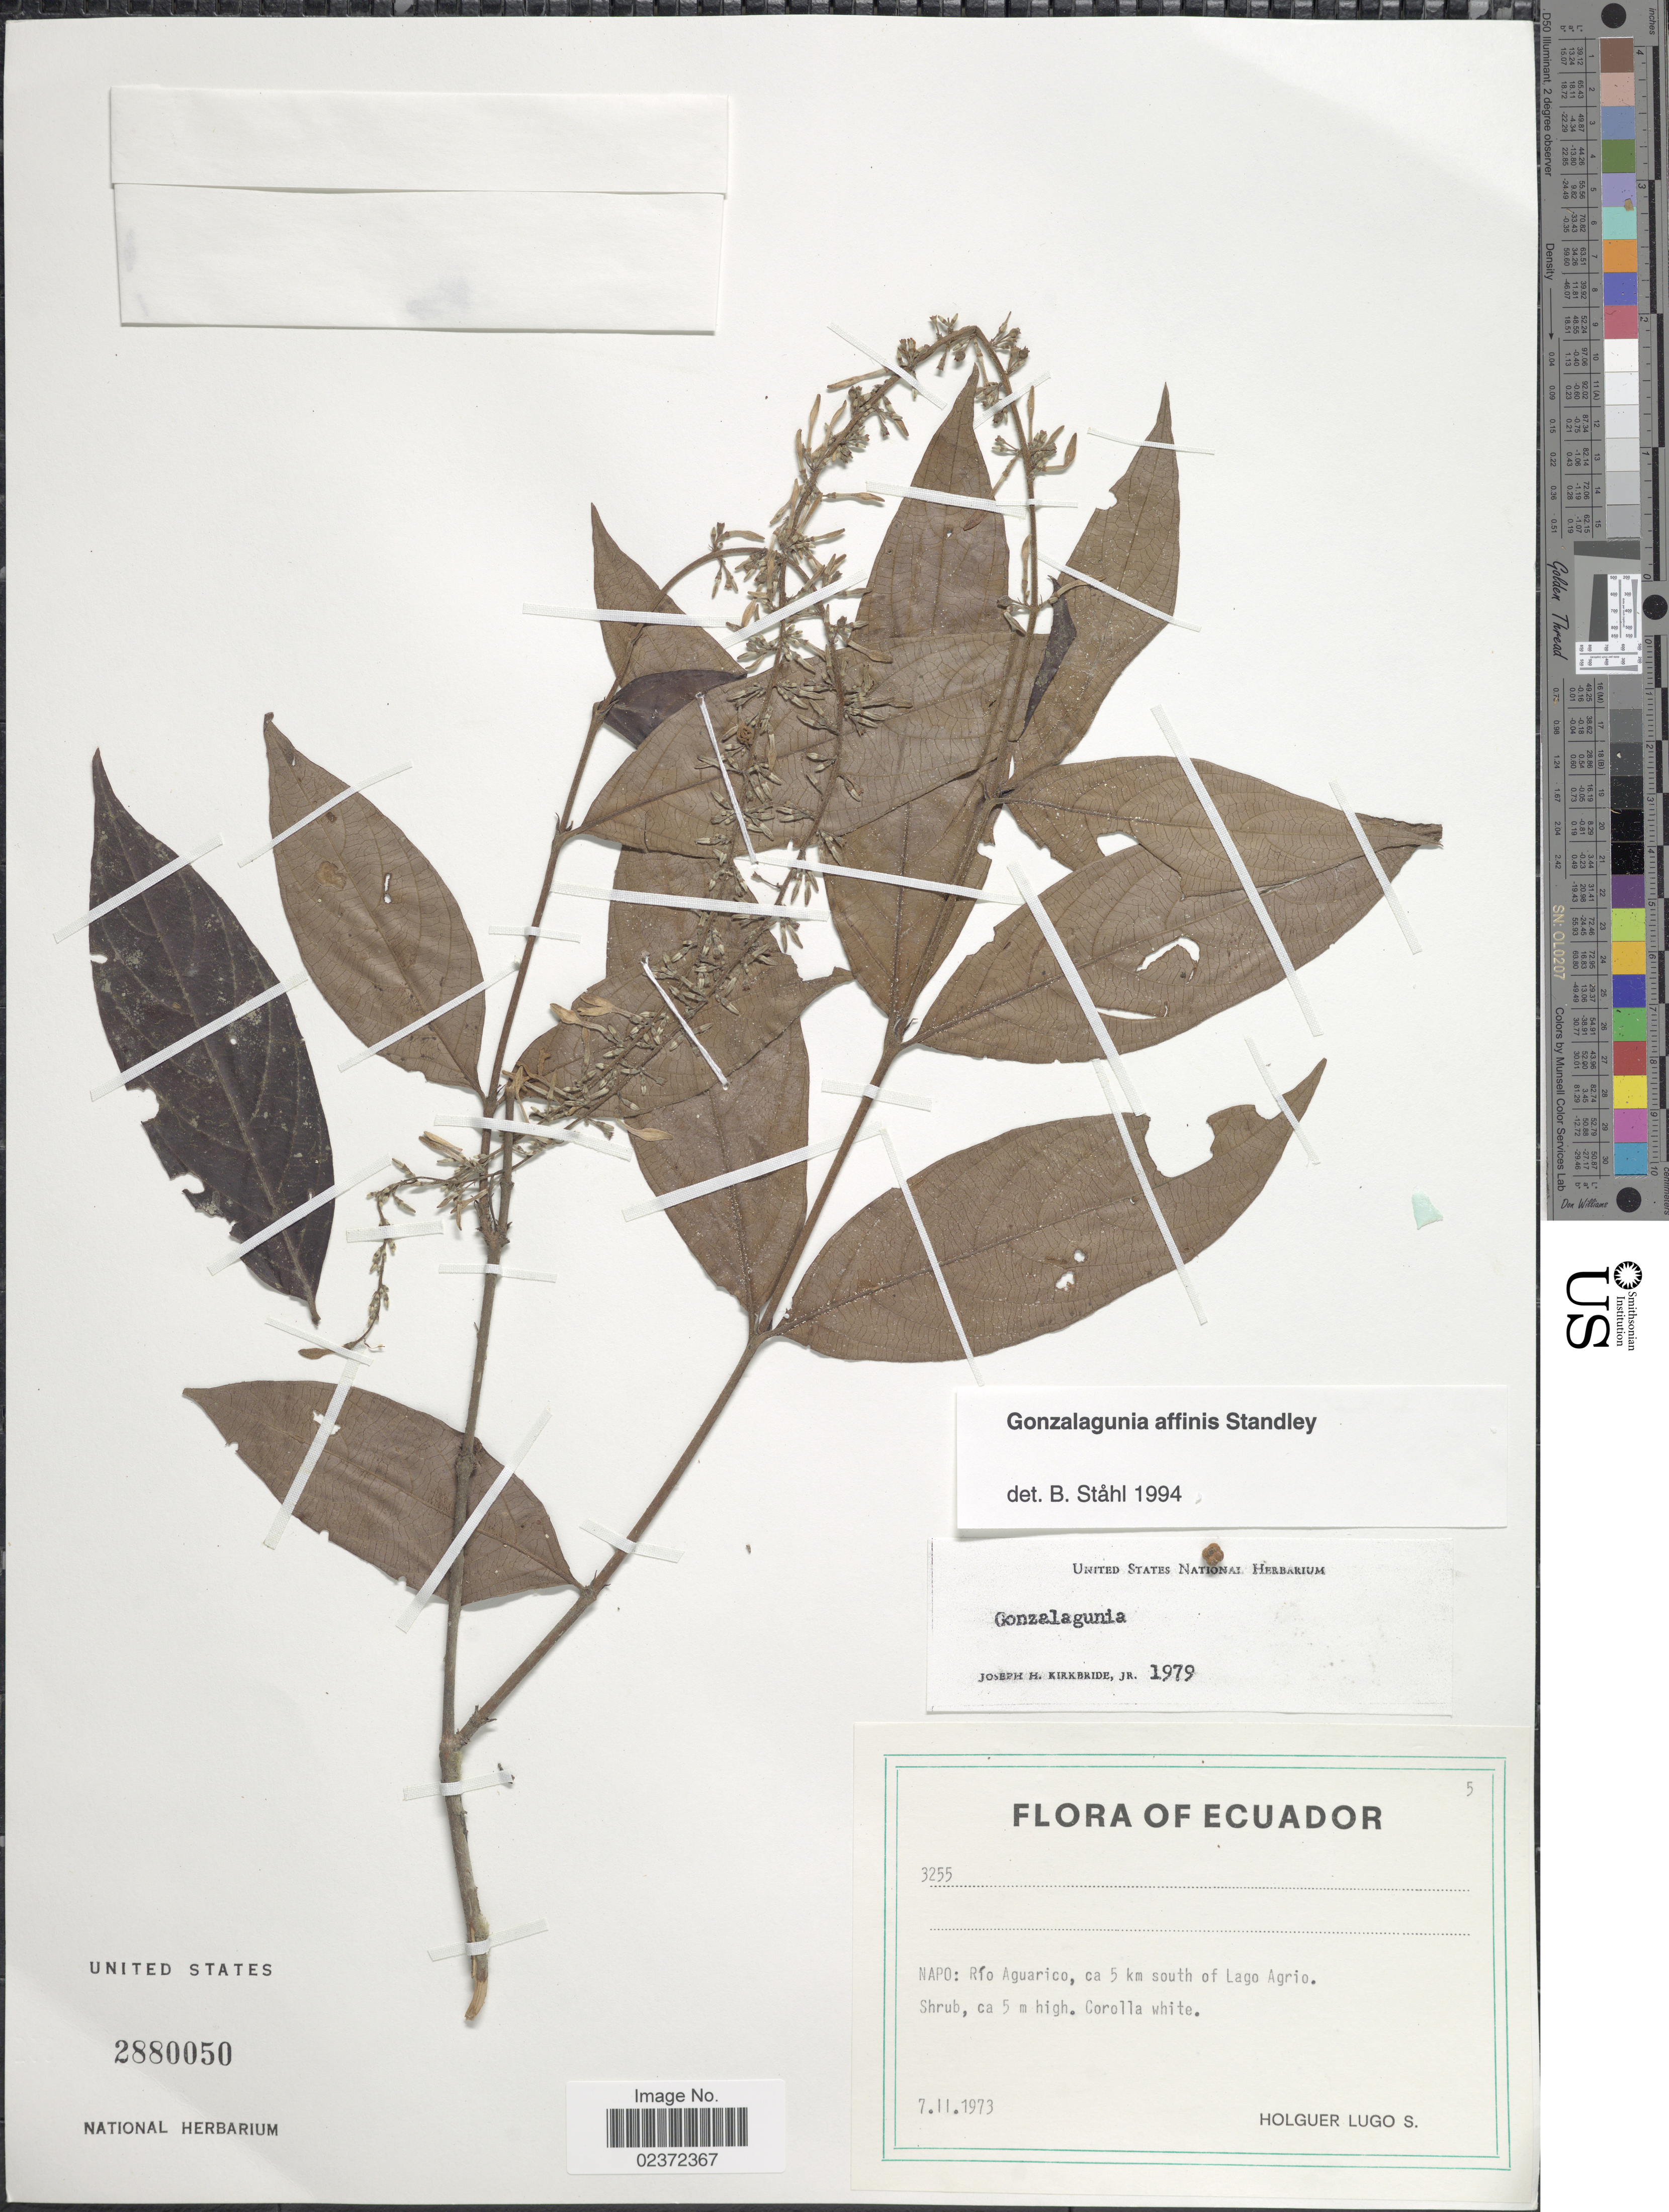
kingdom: Plantae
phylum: Tracheophyta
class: Magnoliopsida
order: Gentianales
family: Rubiaceae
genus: Gonzalagunia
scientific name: Gonzalagunia affinis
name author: Standl. ex Steyerm.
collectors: H. Lugo S.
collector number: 3255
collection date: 1973-02-07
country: Ecuador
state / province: Napo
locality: Río Aguarico, ca 5 km south of Lago Agrio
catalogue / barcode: US 2880050